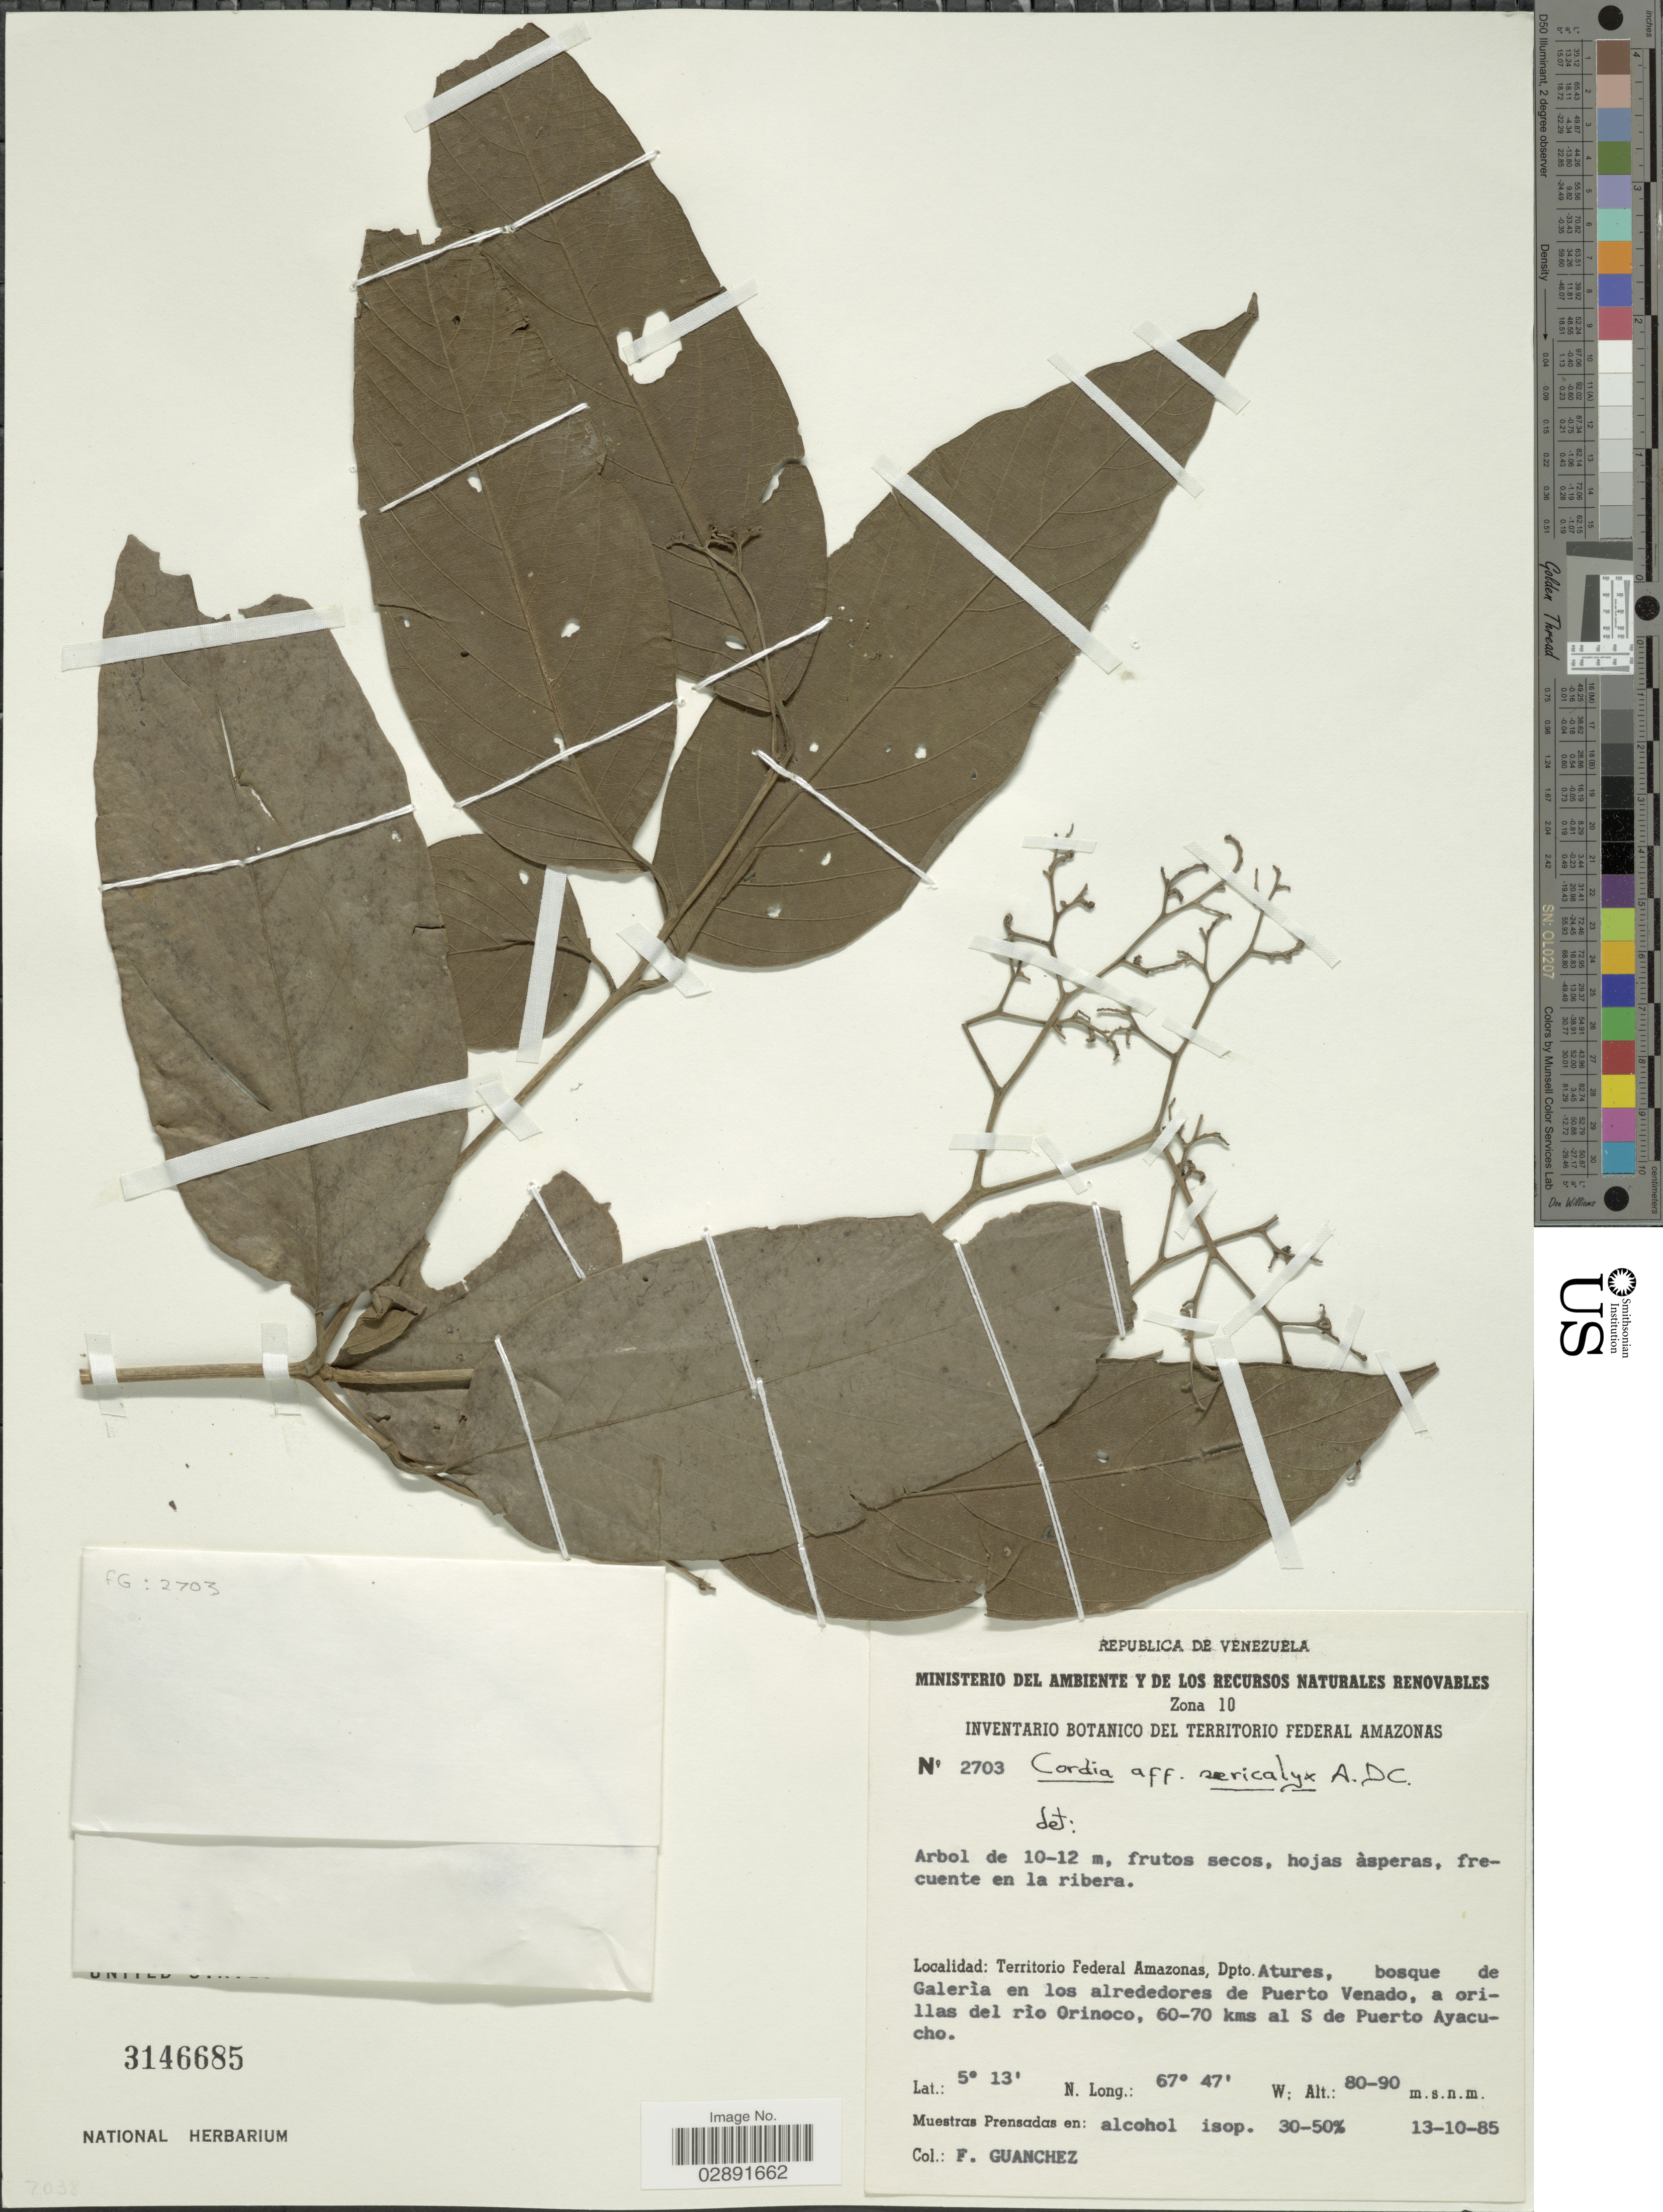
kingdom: Plantae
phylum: Tracheophyta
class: Magnoliopsida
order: Boraginales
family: Cordiaceae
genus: Cordia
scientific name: Cordia sericicalyx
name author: A. DC. in DC.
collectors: F. Guánchez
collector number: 2703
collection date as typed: Transcribed d/m/y: 13/10/85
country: Venezuela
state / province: Amazonas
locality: Territorio Federal Amazonas, Dpto. Atures, bosque de Galerìa en los alrededores de Puerto Venado, a orillas del rìo Orinoco, 60-70 kms al S de Puerto Ayacucho.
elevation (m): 80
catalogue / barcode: US 3146685